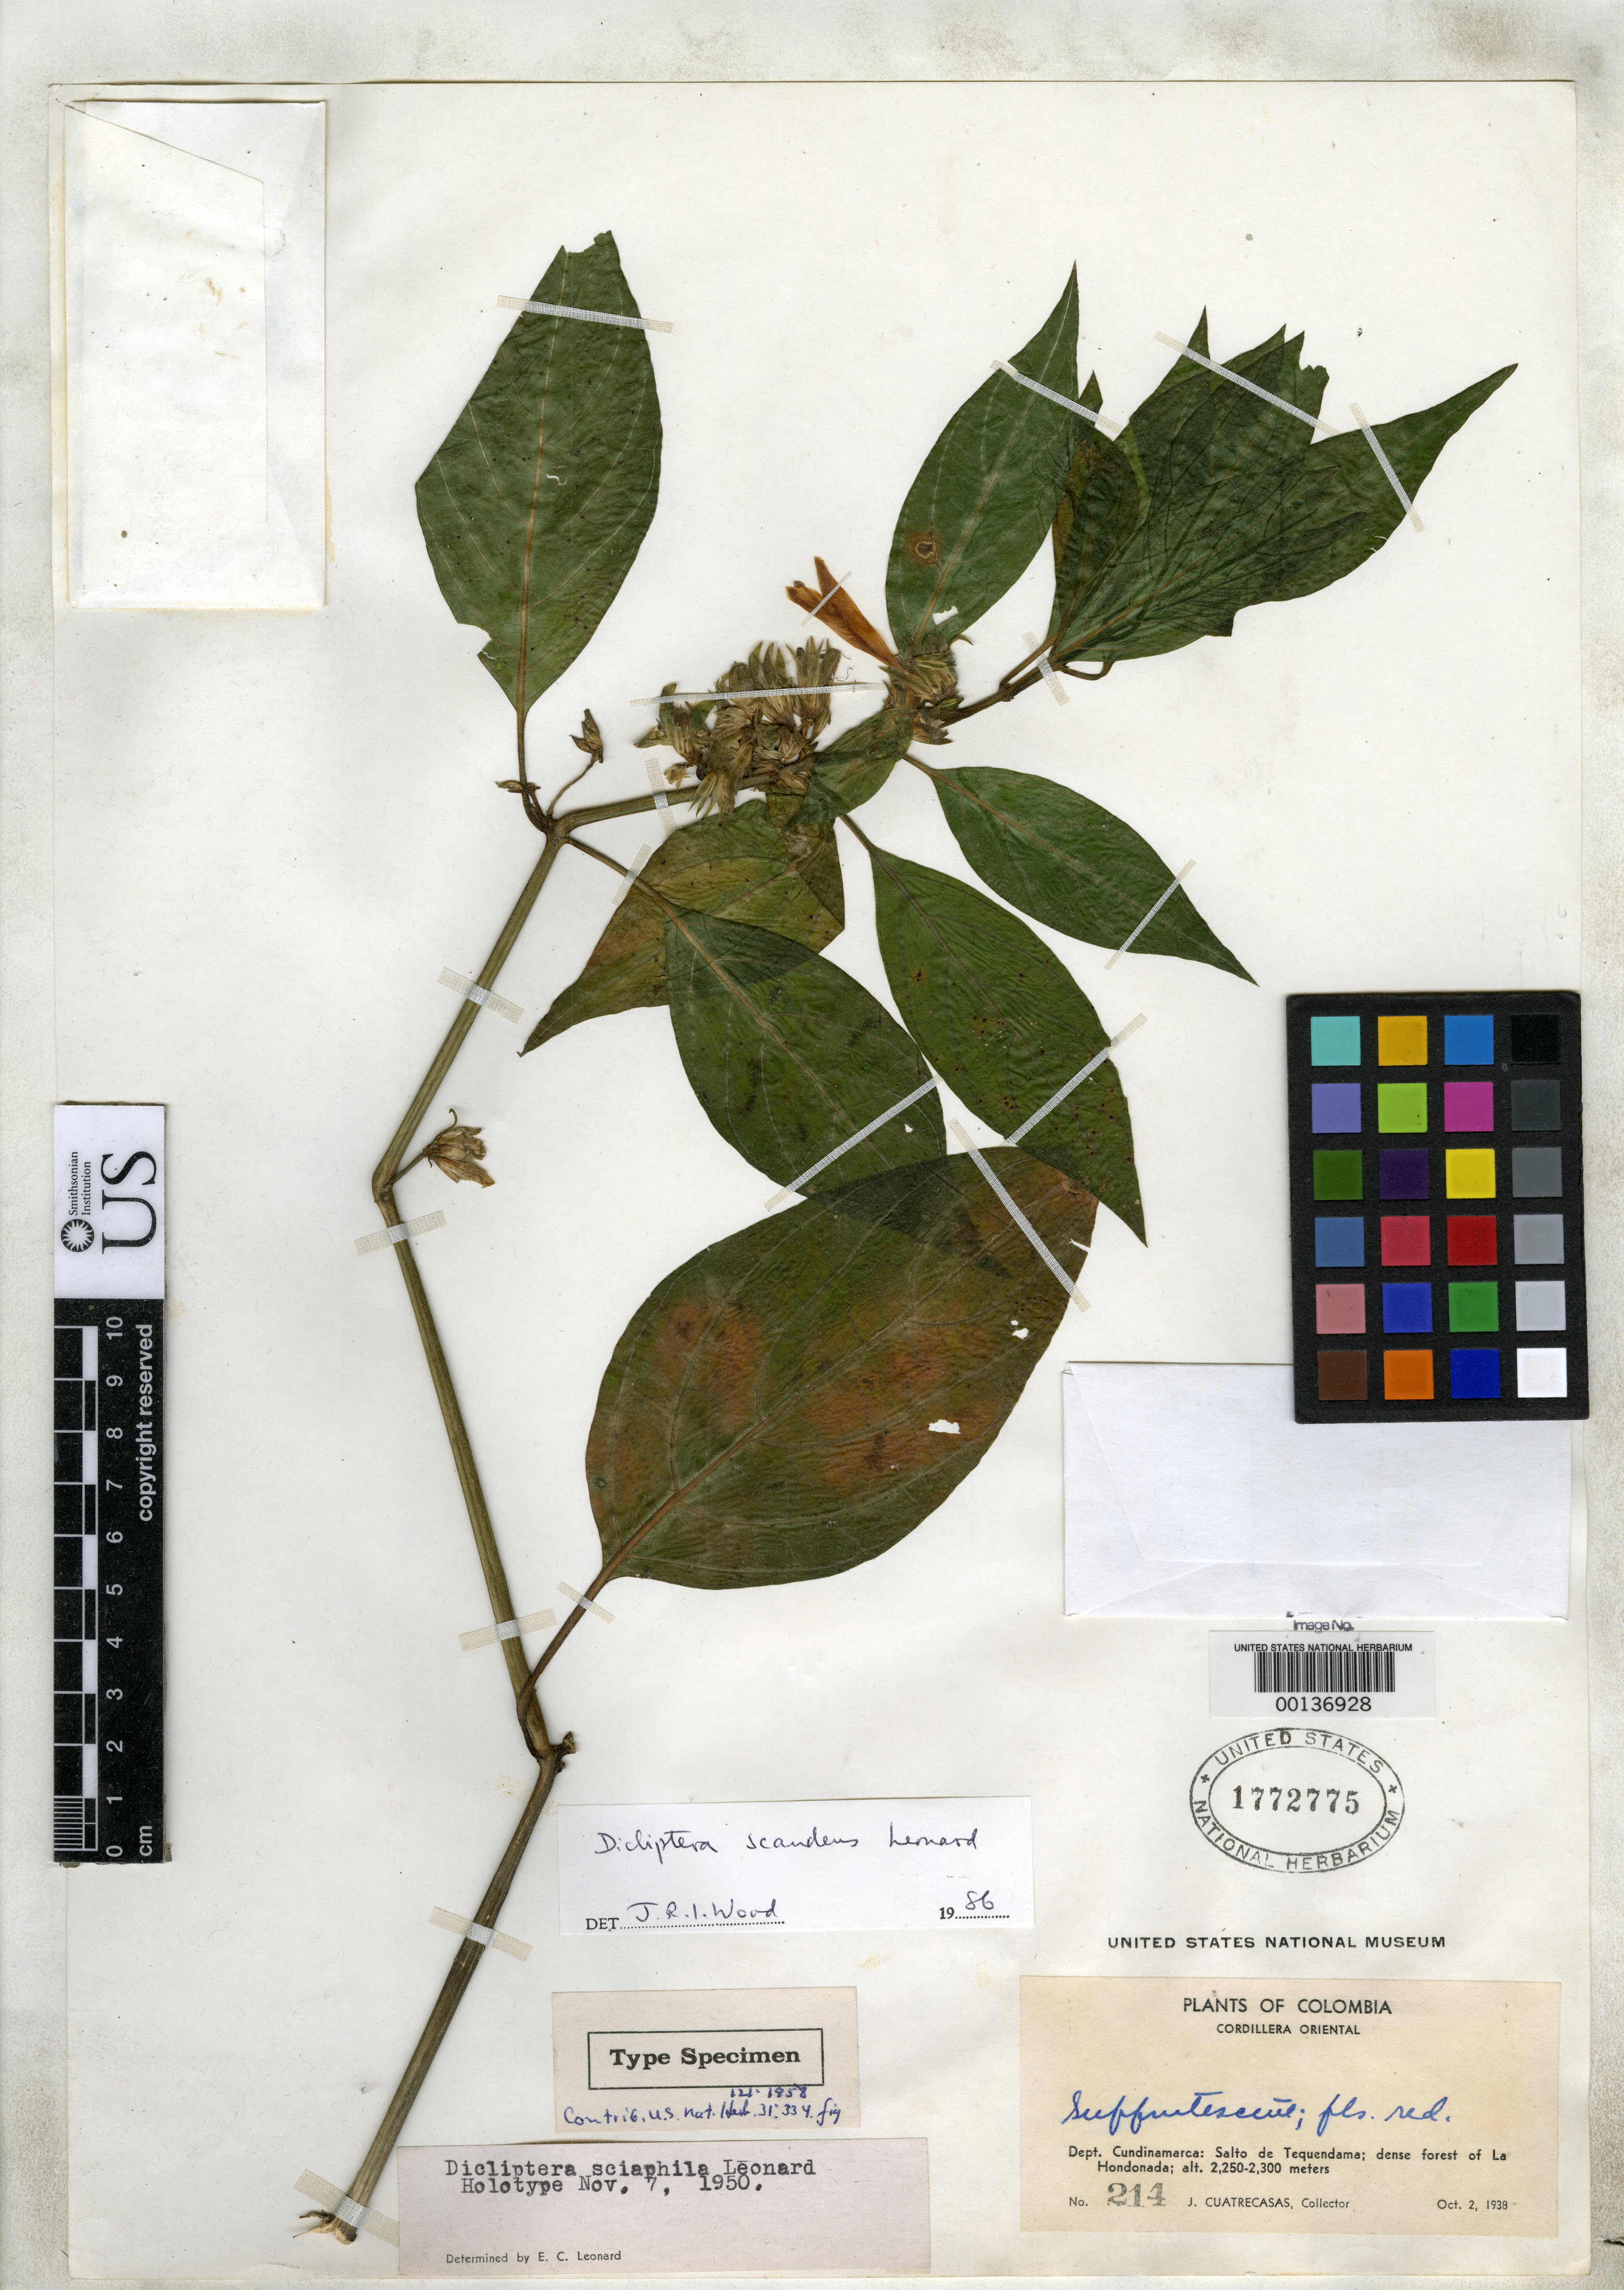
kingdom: Plantae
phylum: Tracheophyta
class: Magnoliopsida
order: Lamiales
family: Acanthaceae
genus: Dicliptera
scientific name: Dicliptera sciaphila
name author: Leonard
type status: Holotype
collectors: J. Cuatrecasas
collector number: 214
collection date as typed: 02 Oct 1938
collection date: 1938-10-02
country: Colombia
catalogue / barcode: US 1772775